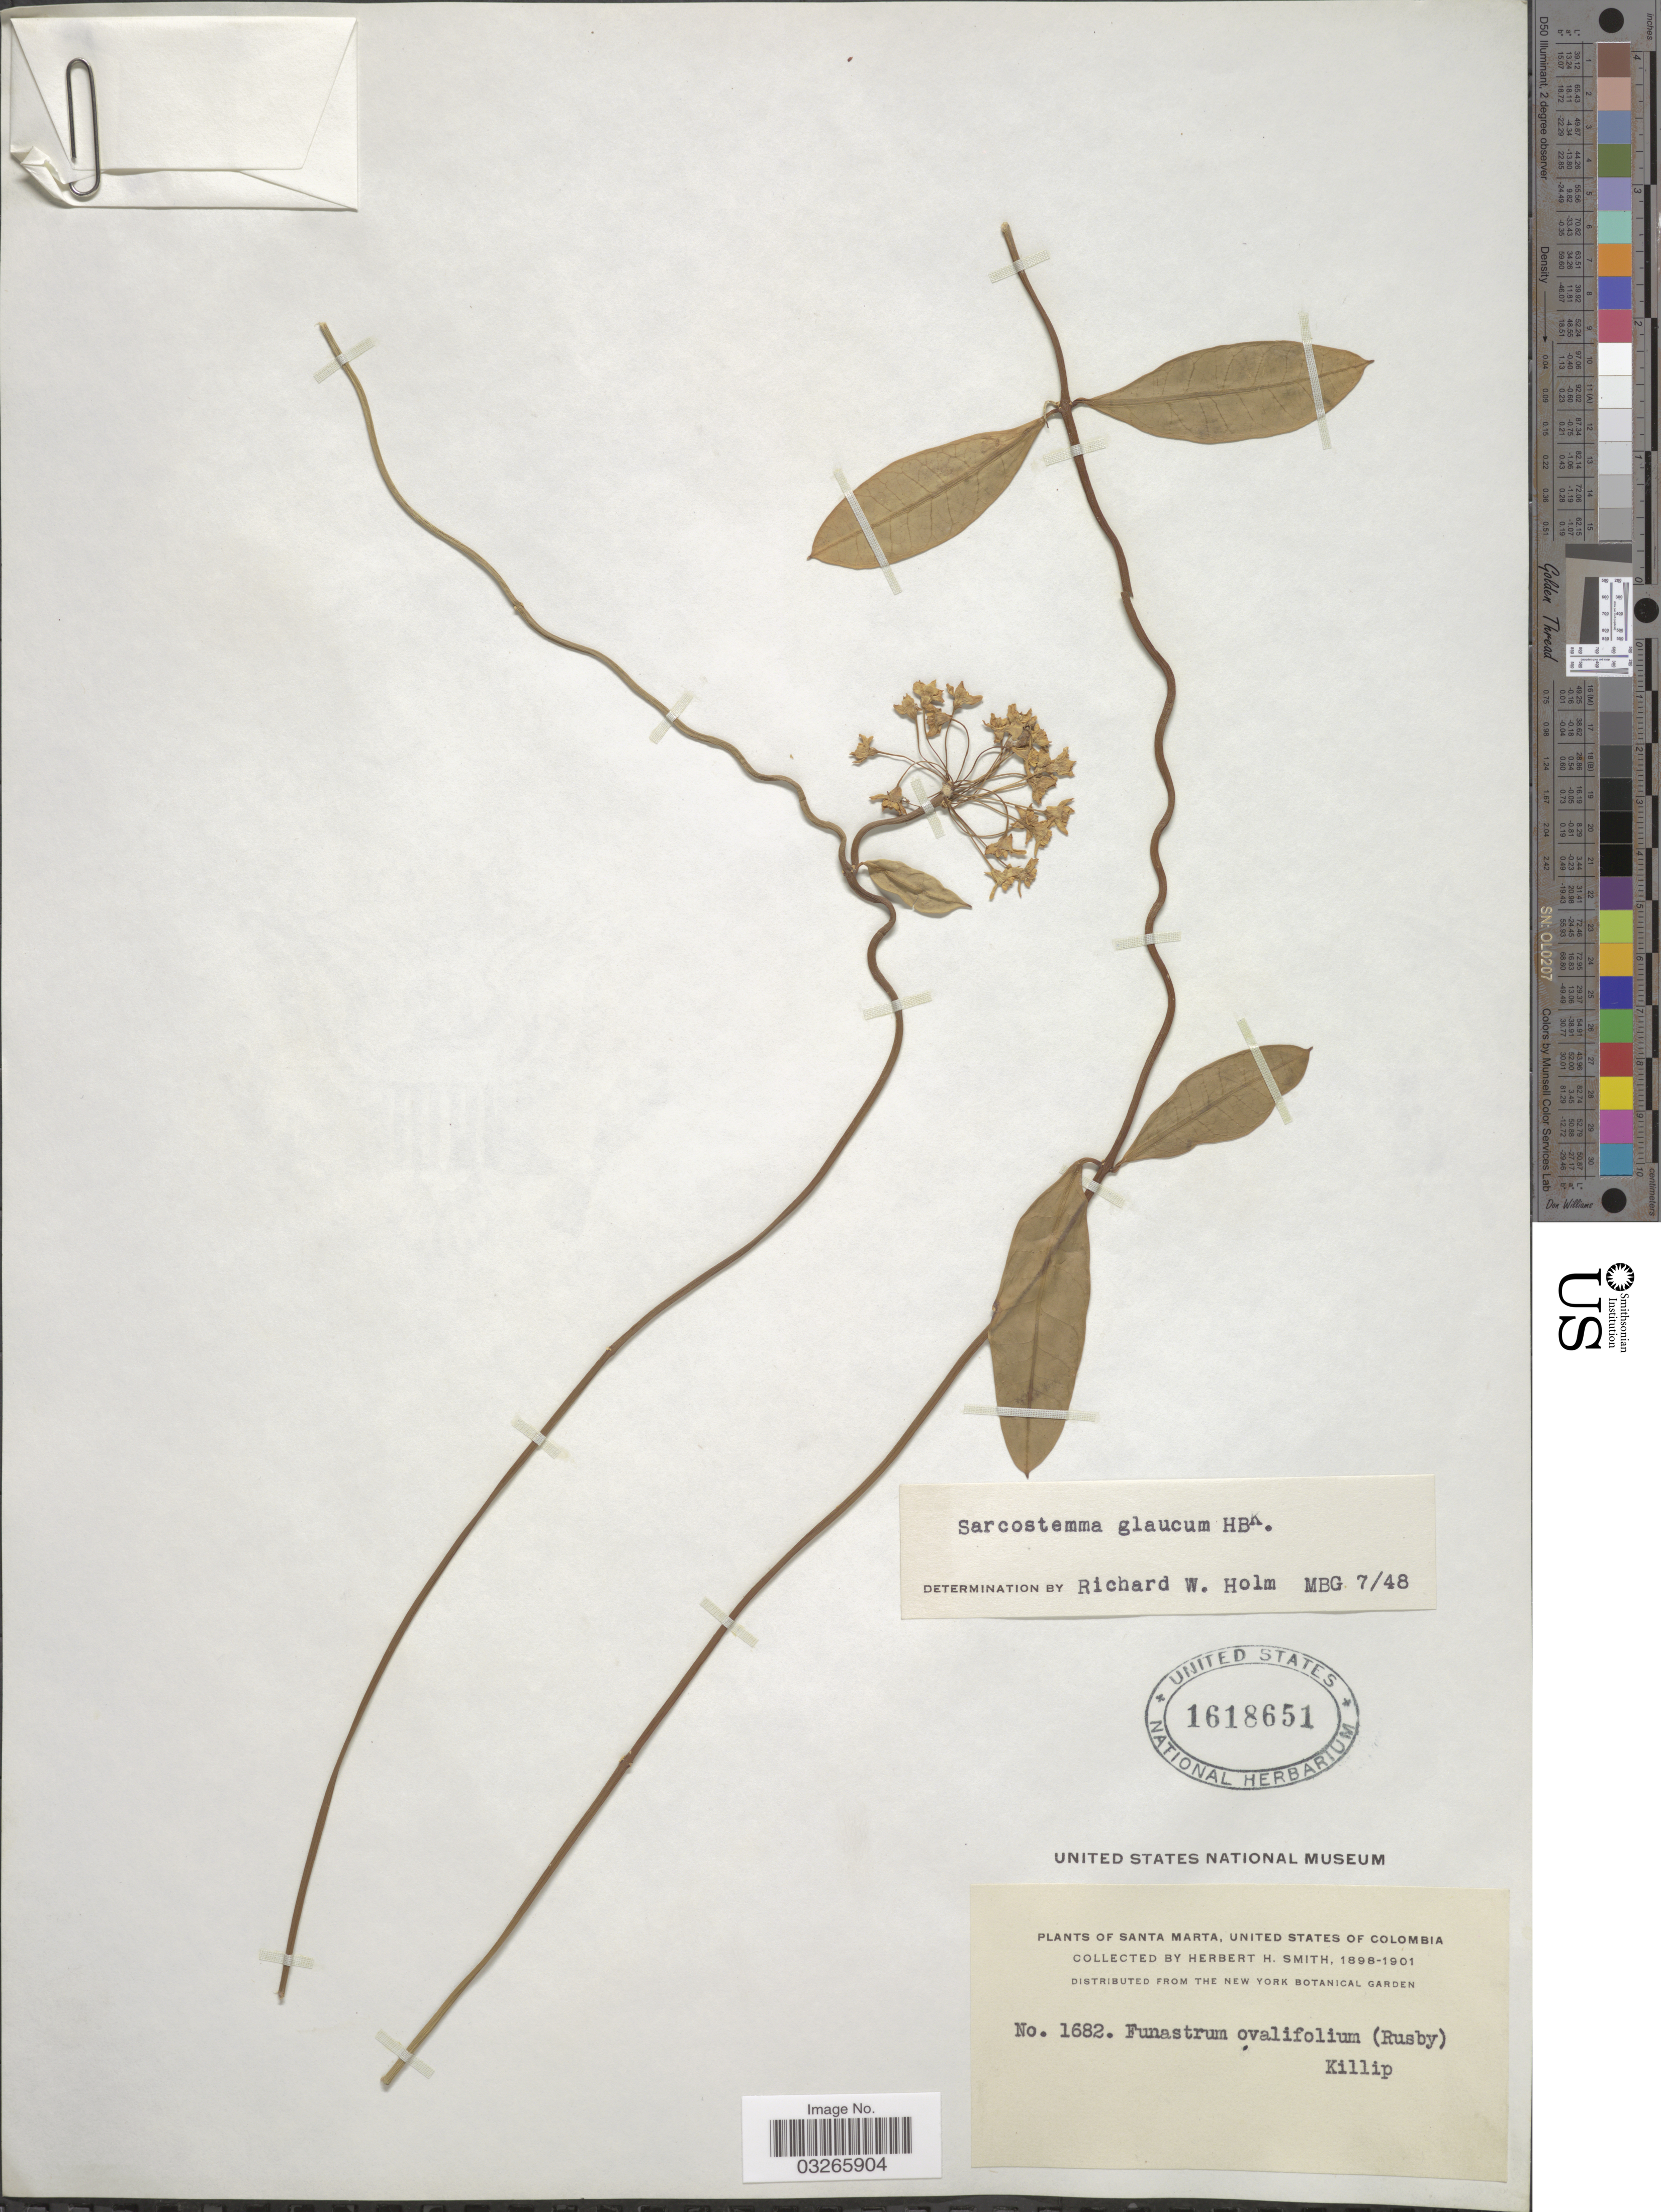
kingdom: Plantae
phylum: Tracheophyta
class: Magnoliopsida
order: Gentianales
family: Apocynaceae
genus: Sarcostemma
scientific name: Sarcostemma glaucum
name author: Kunth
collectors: Herbert H. Smith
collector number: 1682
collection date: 1898/1901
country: Colombia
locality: Santa Marta, United States of Colombia.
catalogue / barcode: US 1618651